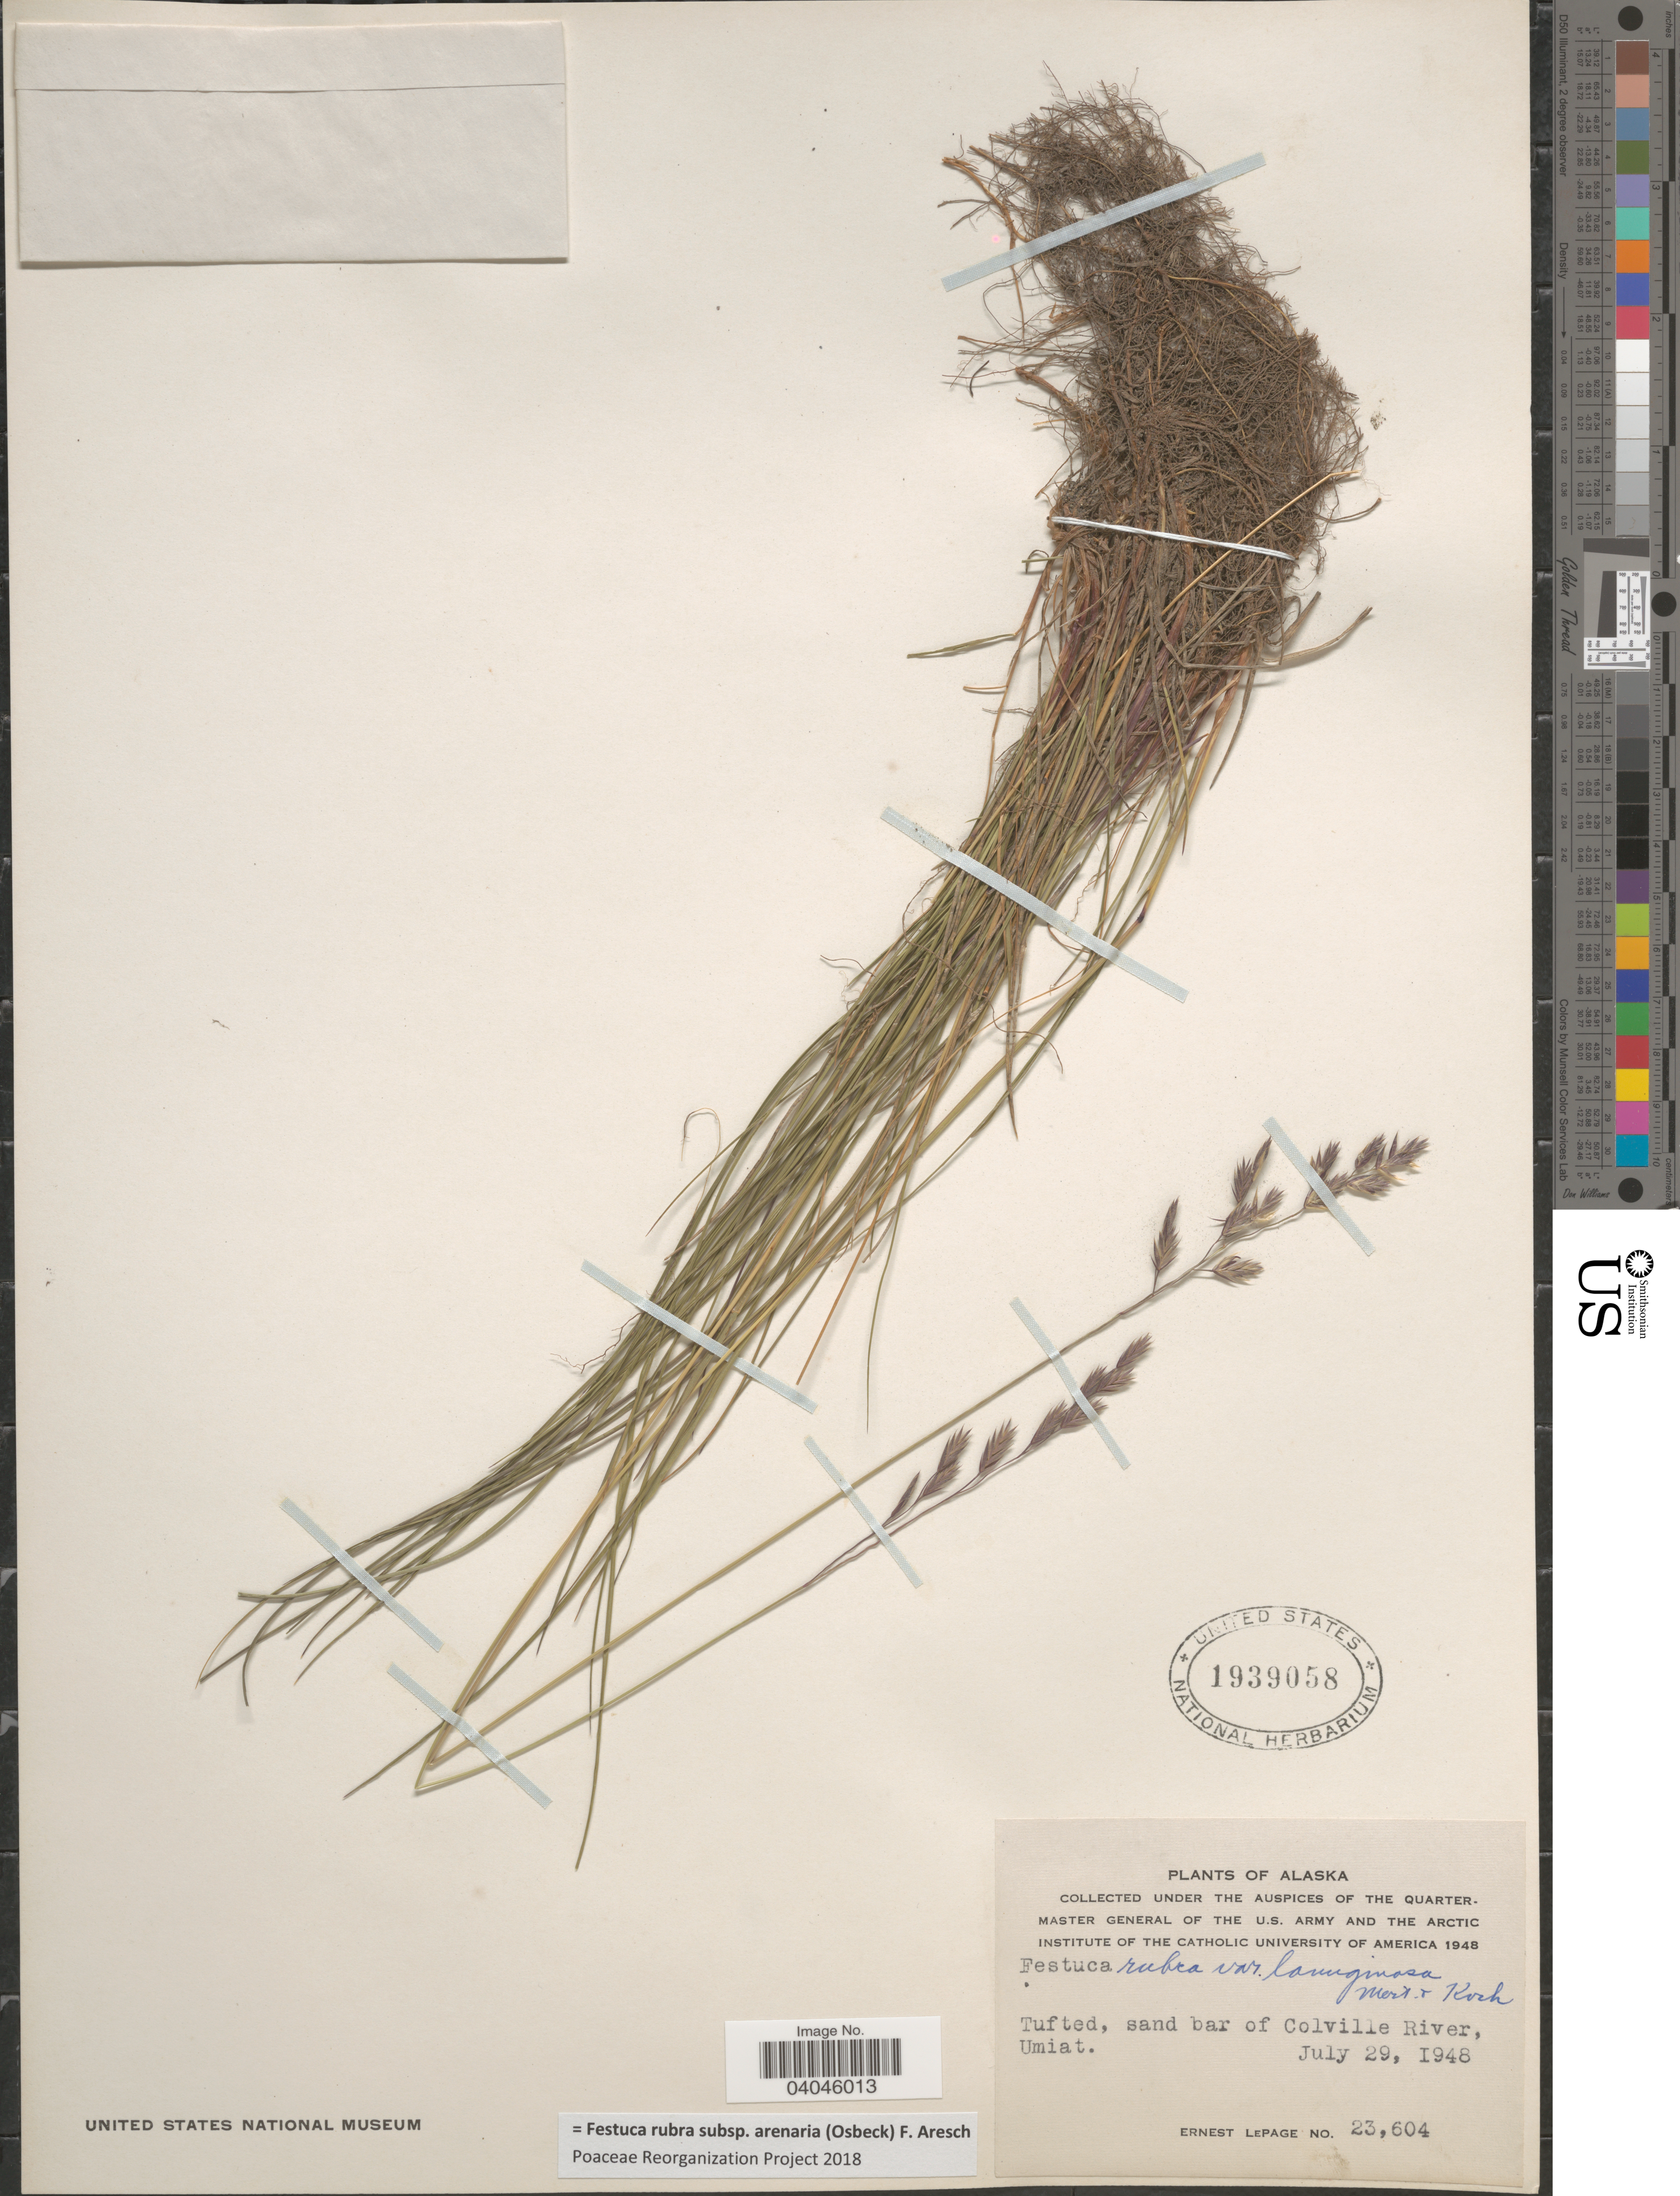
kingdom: Plantae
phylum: Tracheophyta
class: Liliopsida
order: Poales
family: Poaceae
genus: Festuca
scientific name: Festuca rubra subsp. arenaria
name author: (Osbeck) F. Aresch.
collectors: E. Lepage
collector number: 23604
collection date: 1948-07-29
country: United States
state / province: Alaska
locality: Tufted, sand bar of Colville River, Umiat.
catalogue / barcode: US 1939058